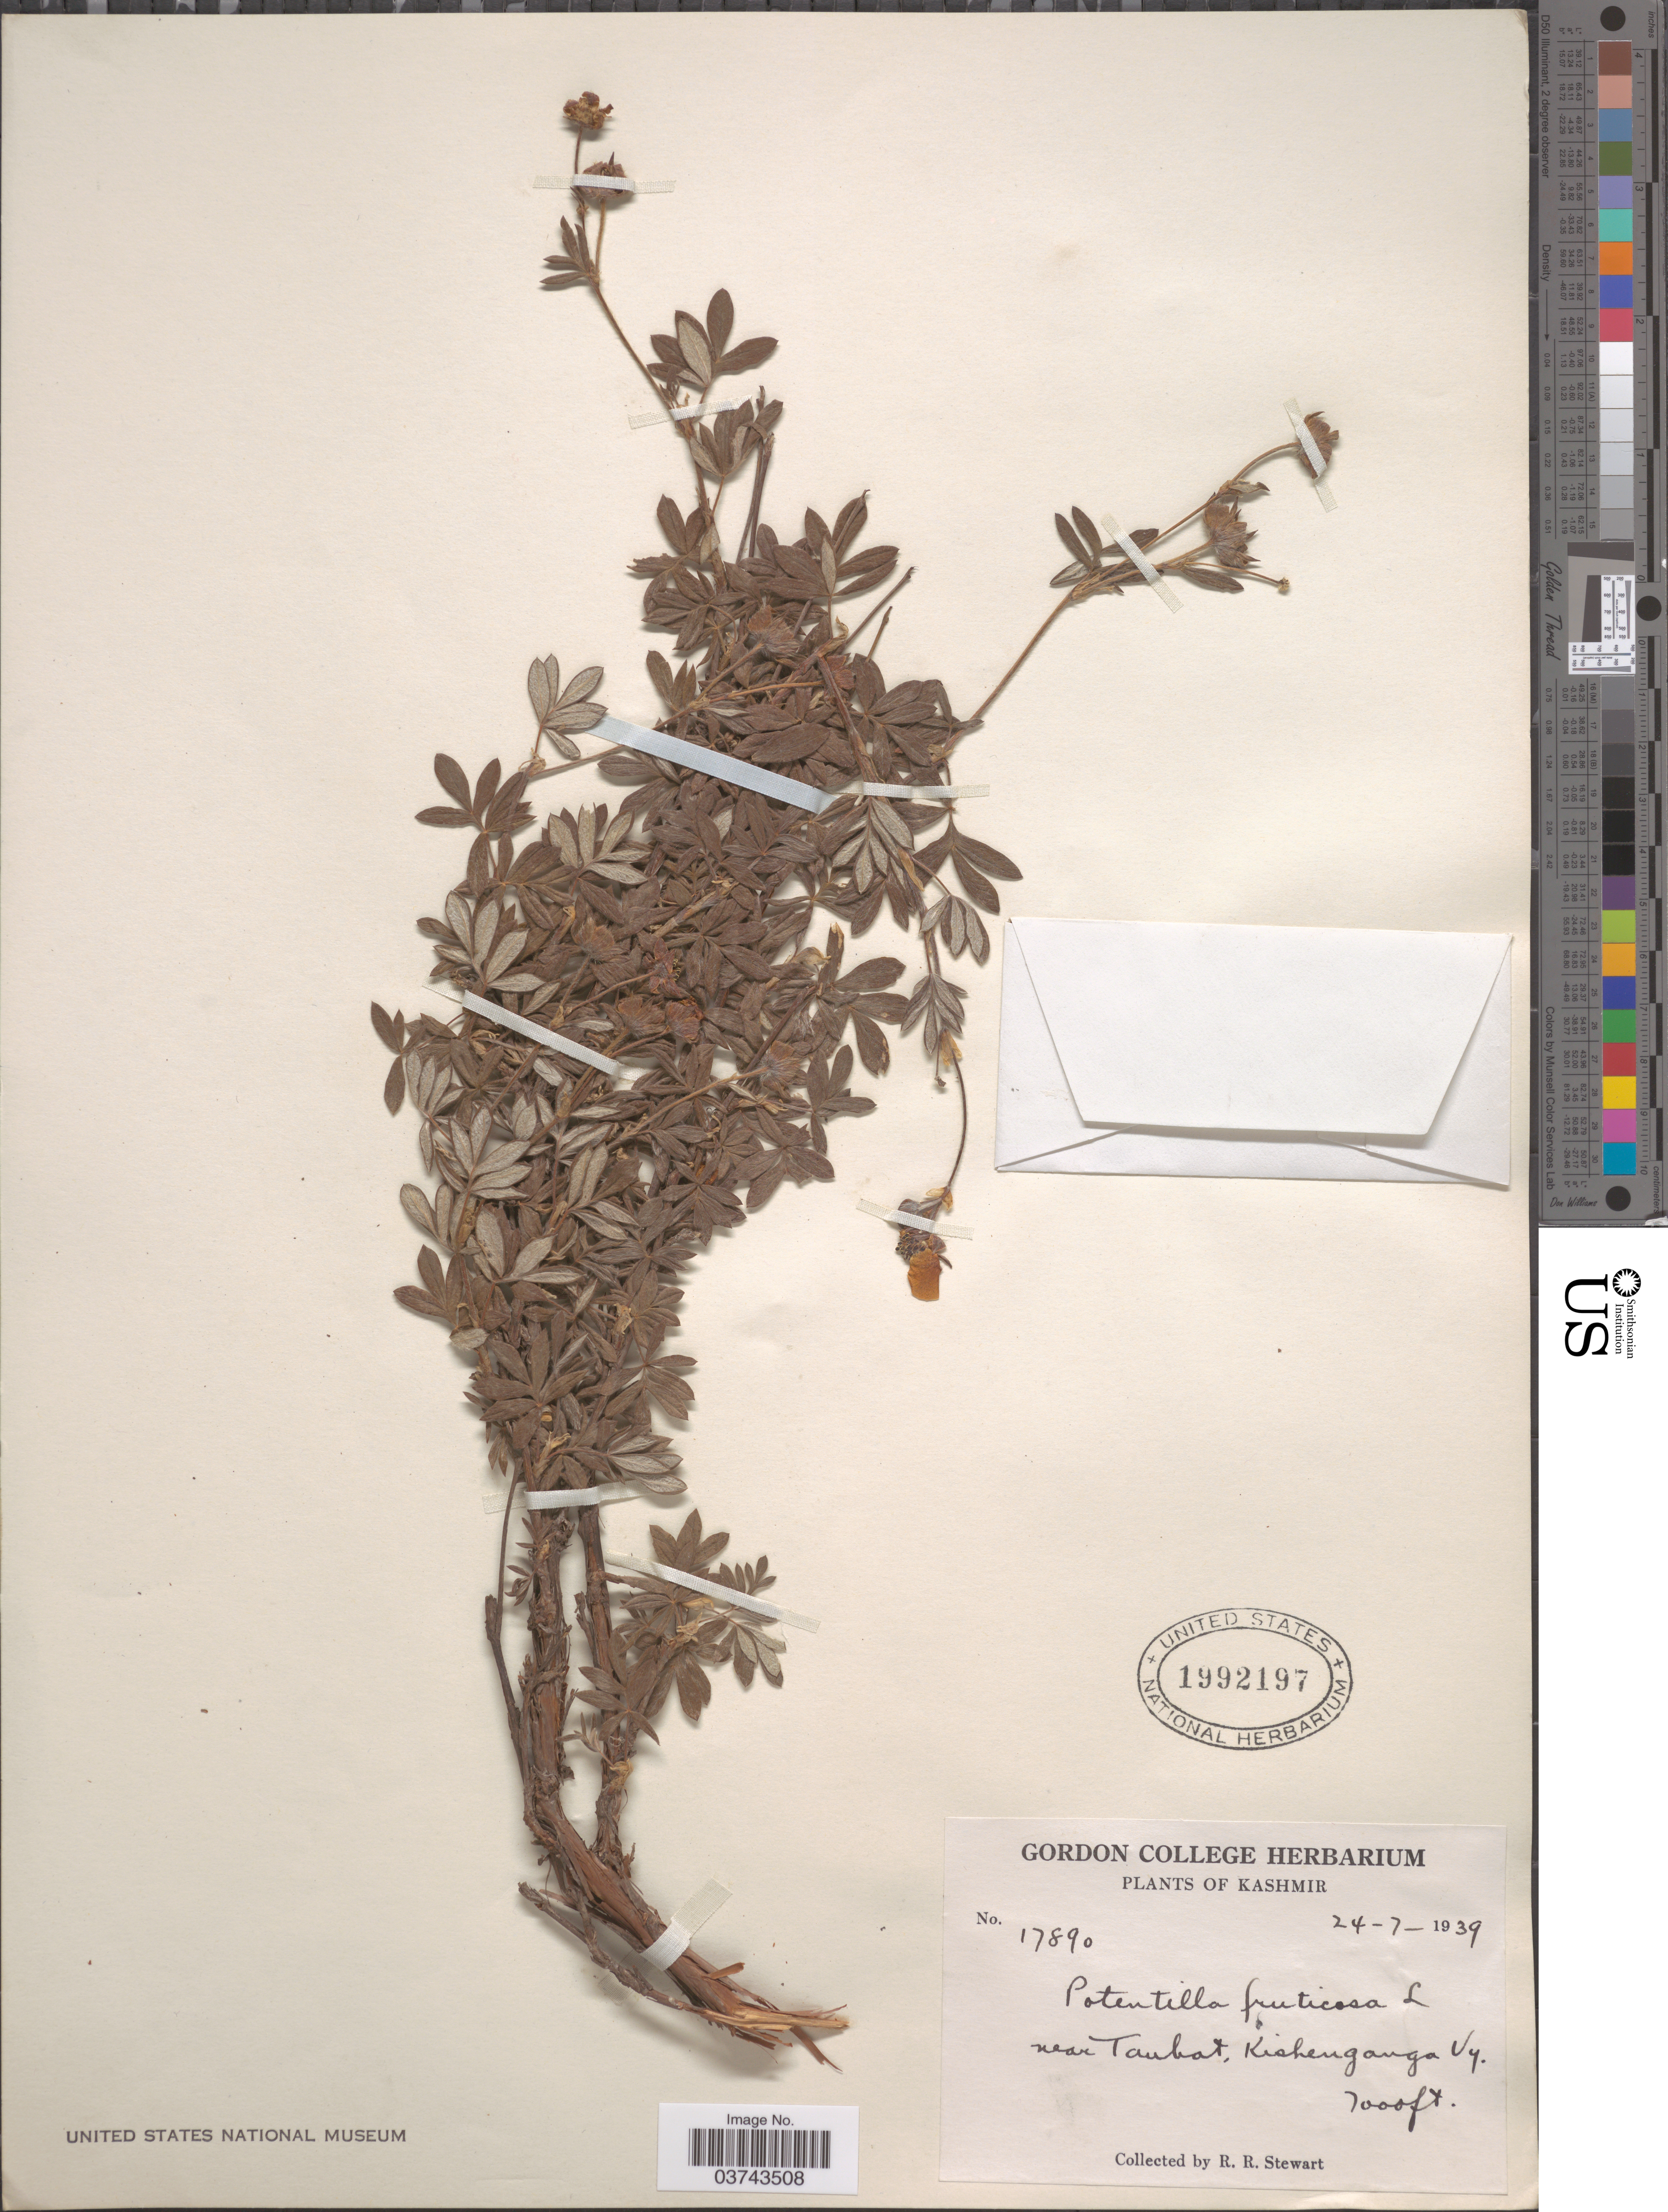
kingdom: Plantae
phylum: Tracheophyta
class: Magnoliopsida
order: Rosales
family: Rosaceae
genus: Dasiphora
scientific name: Dasiphora fruticosa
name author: (L.) Rydb.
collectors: R. Stewart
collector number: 17890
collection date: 1939-07-24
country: India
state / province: Jammu and Kashmir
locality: Kashmir. Near Taubat, Kishenganga Vy.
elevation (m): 2134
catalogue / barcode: US 1992197